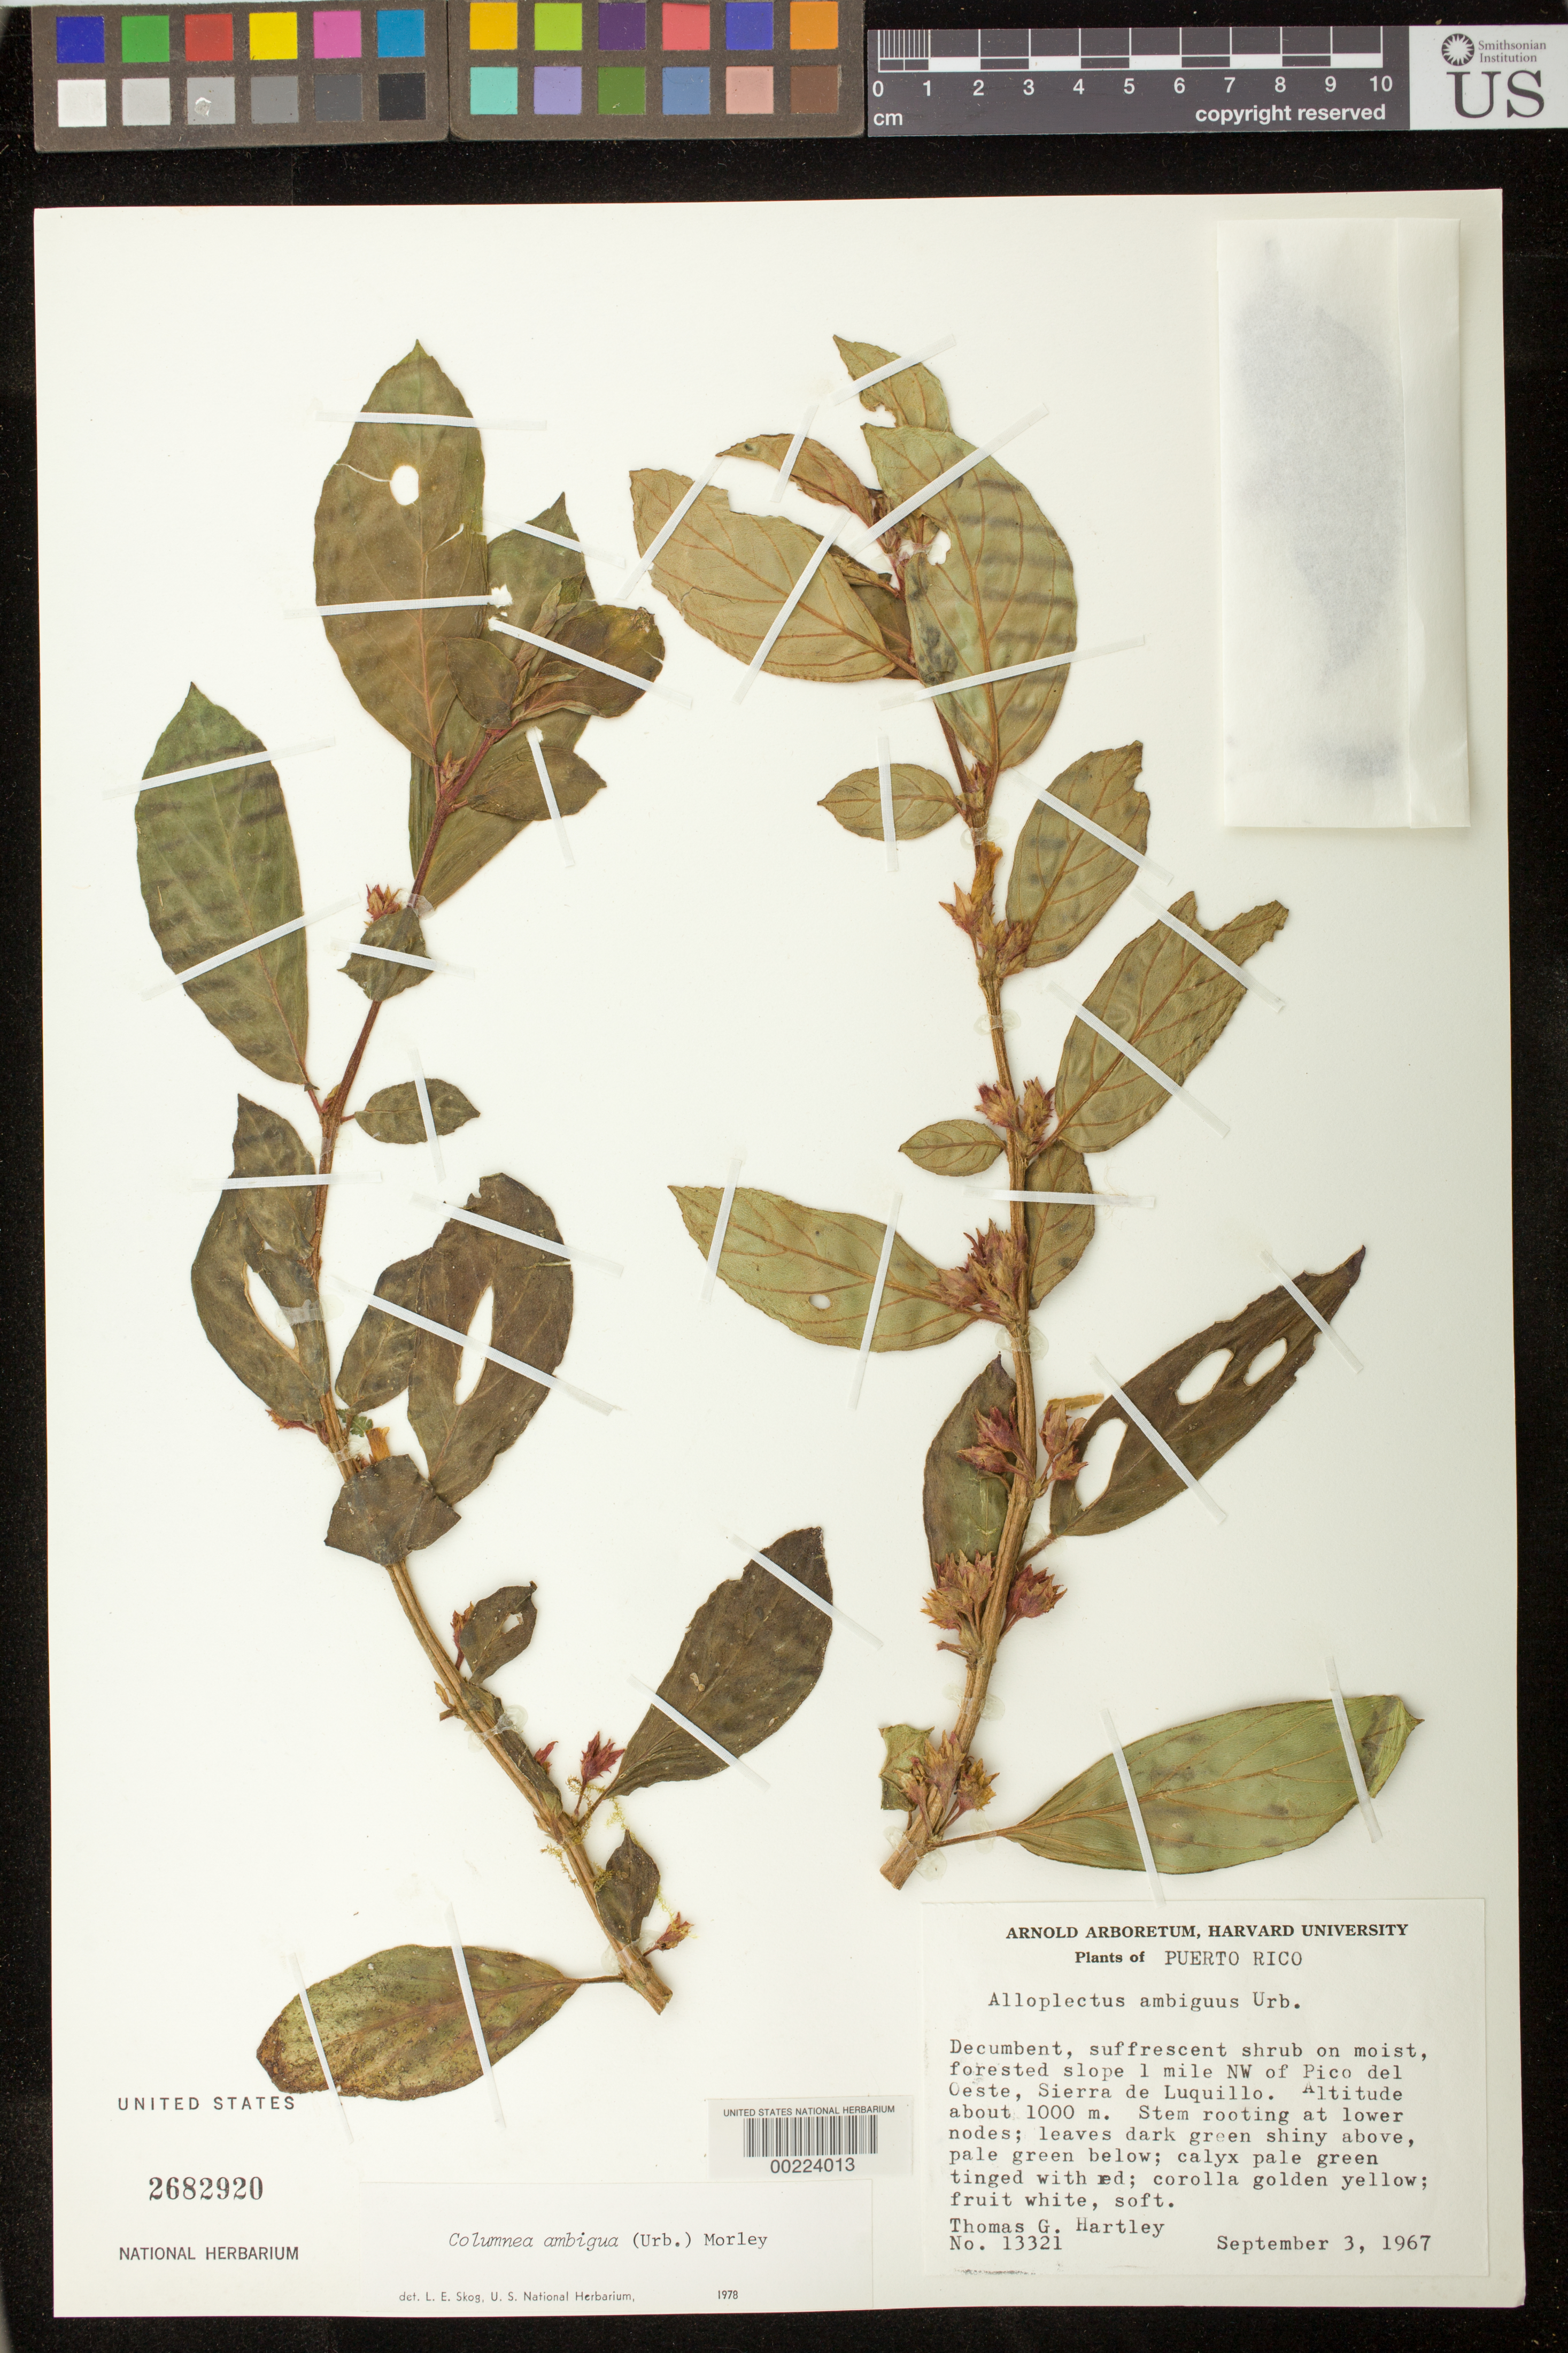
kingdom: Plantae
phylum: Tracheophyta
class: Magnoliopsida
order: Lamiales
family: Gesneriaceae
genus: Columnea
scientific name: Columnea ambigua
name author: (Urb.) B.D. Morley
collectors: T. G. Hartley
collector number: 13321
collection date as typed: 03 Sep 1967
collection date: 1967-09-03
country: Puerto Rico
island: Puerto Rico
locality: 1 mi NW of Pico del Oeste, Sierra de Luquillo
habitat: On moist forested slope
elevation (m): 1000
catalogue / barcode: US 2682920